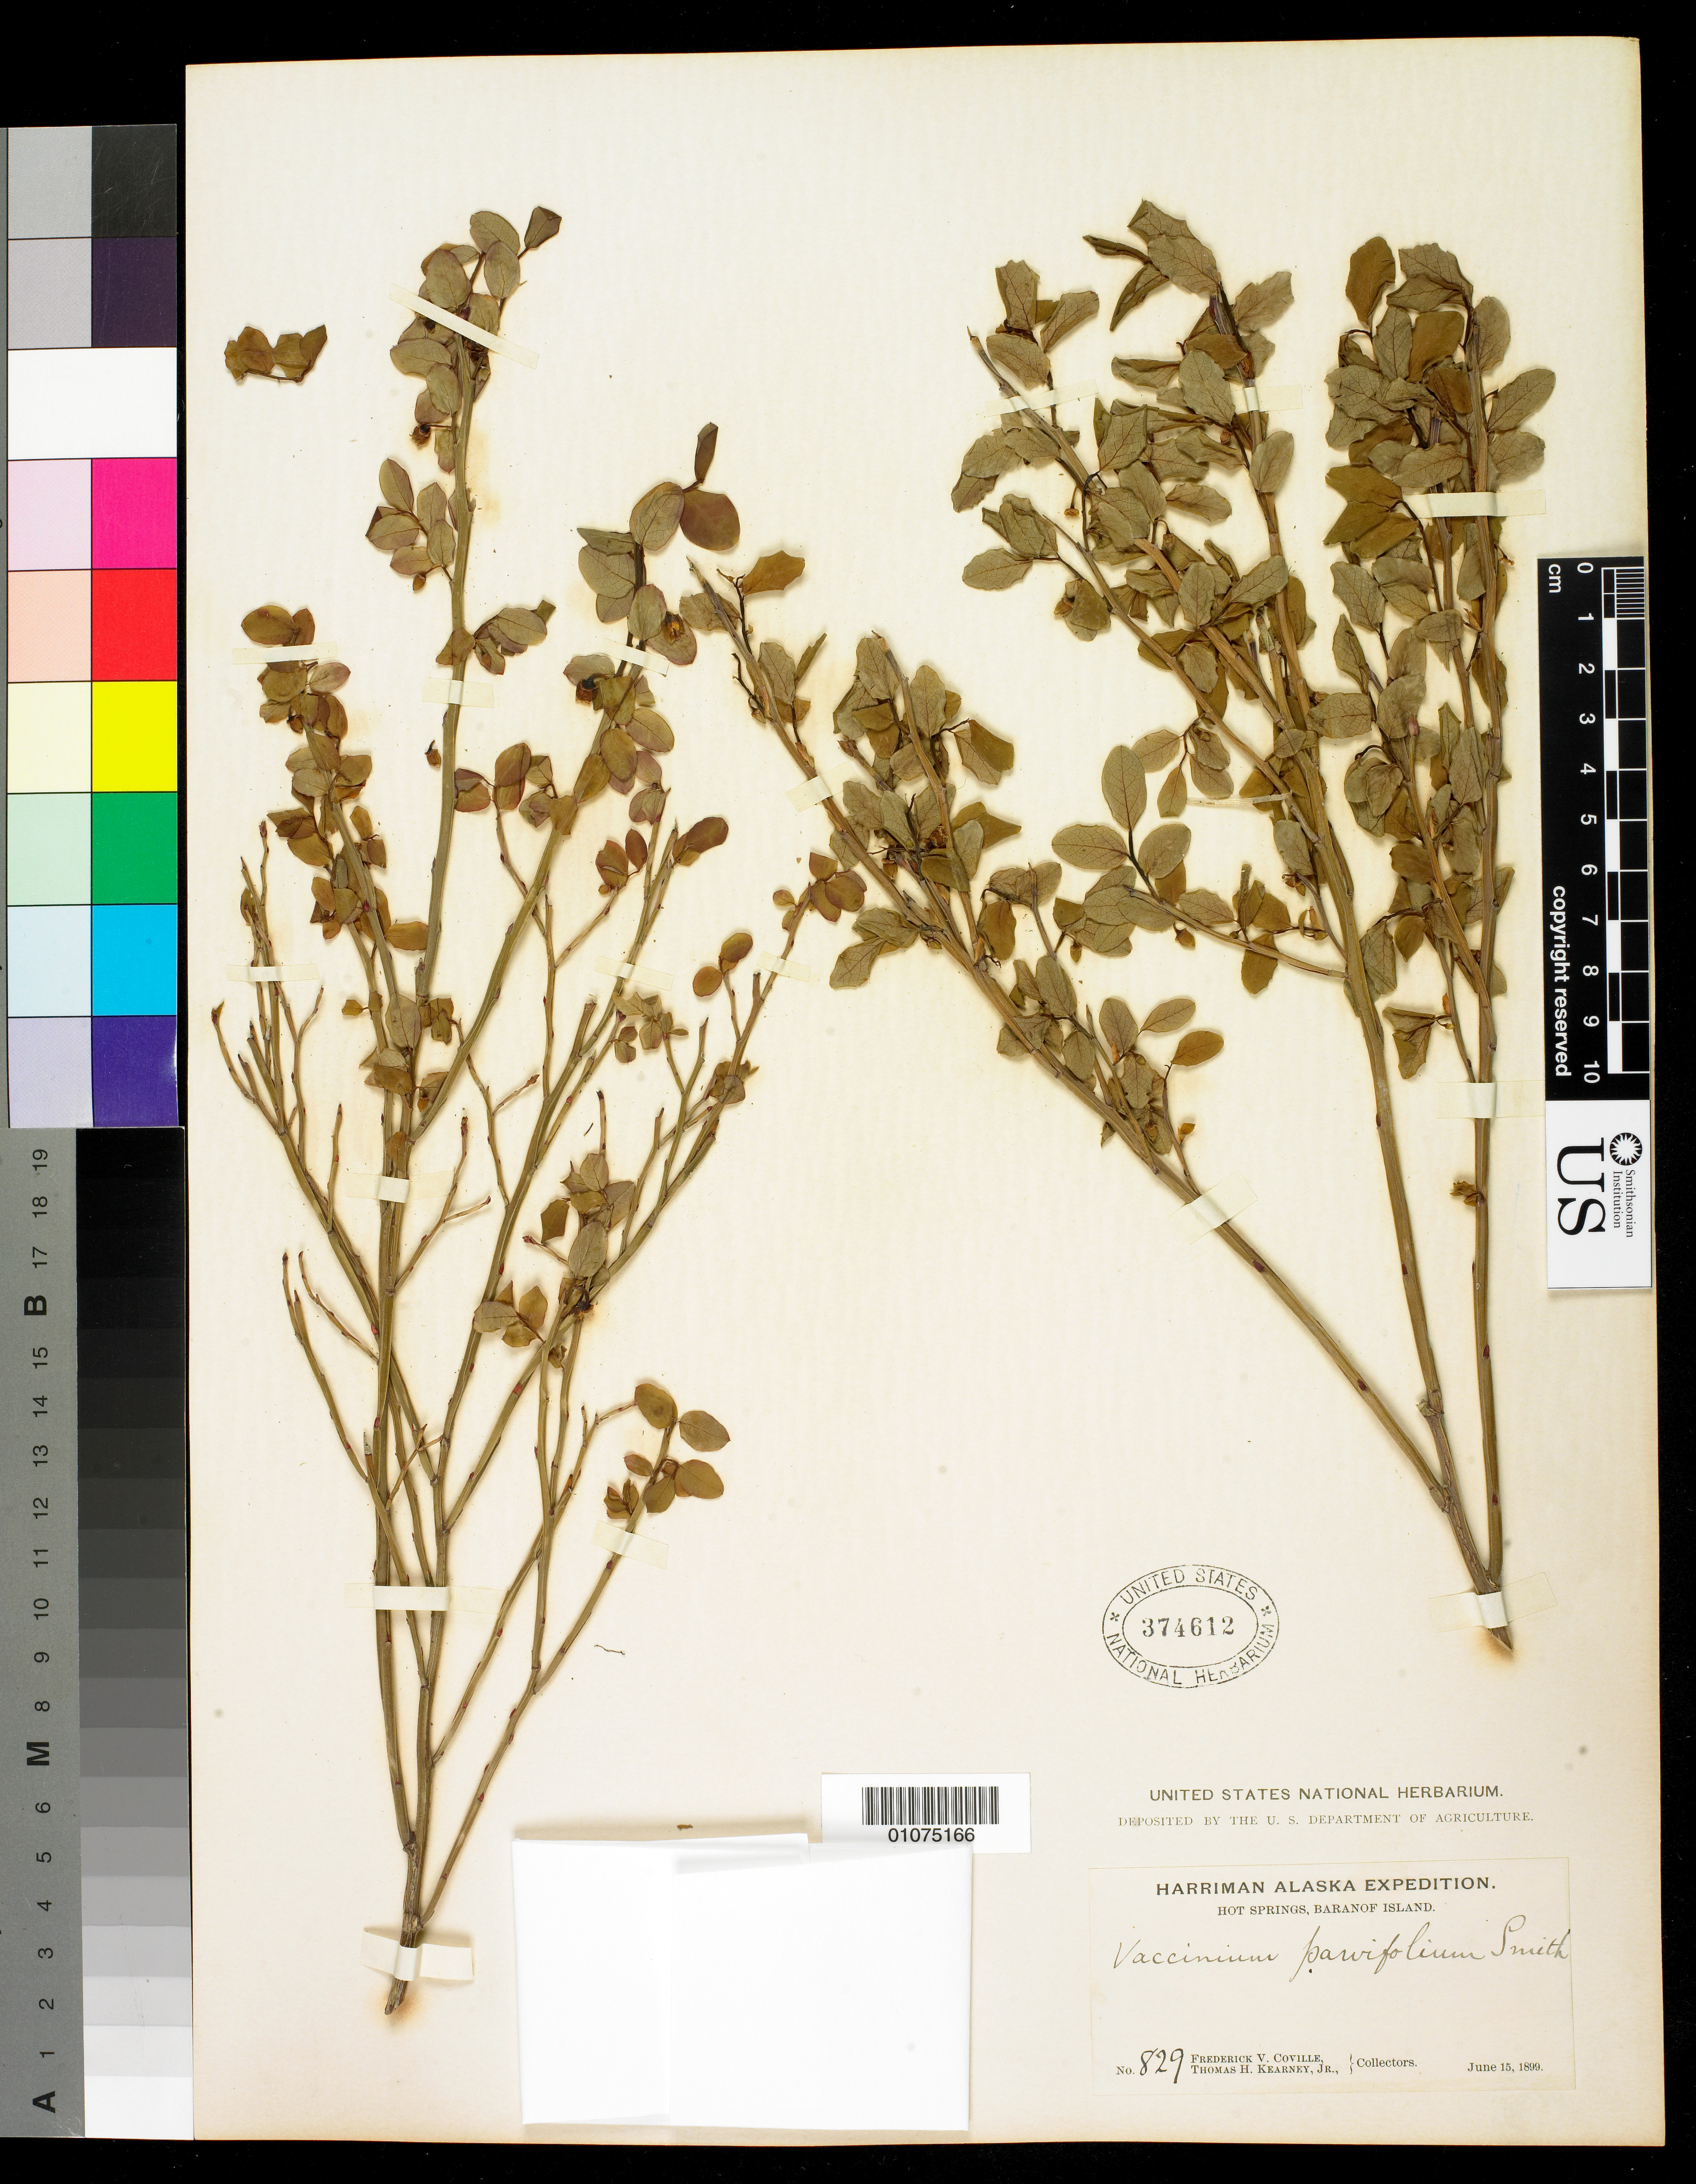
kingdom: Plantae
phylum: Tracheophyta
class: Magnoliopsida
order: Ericales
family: Ericaceae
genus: Vaccinium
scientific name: Vaccinium parvifolium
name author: Small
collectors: F. V. Coville & T. H. Kearney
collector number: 829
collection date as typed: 15 Jun 1899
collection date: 1899-06-15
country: United States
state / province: Alaska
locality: Hot Springs, Baranof Island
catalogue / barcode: US 374612